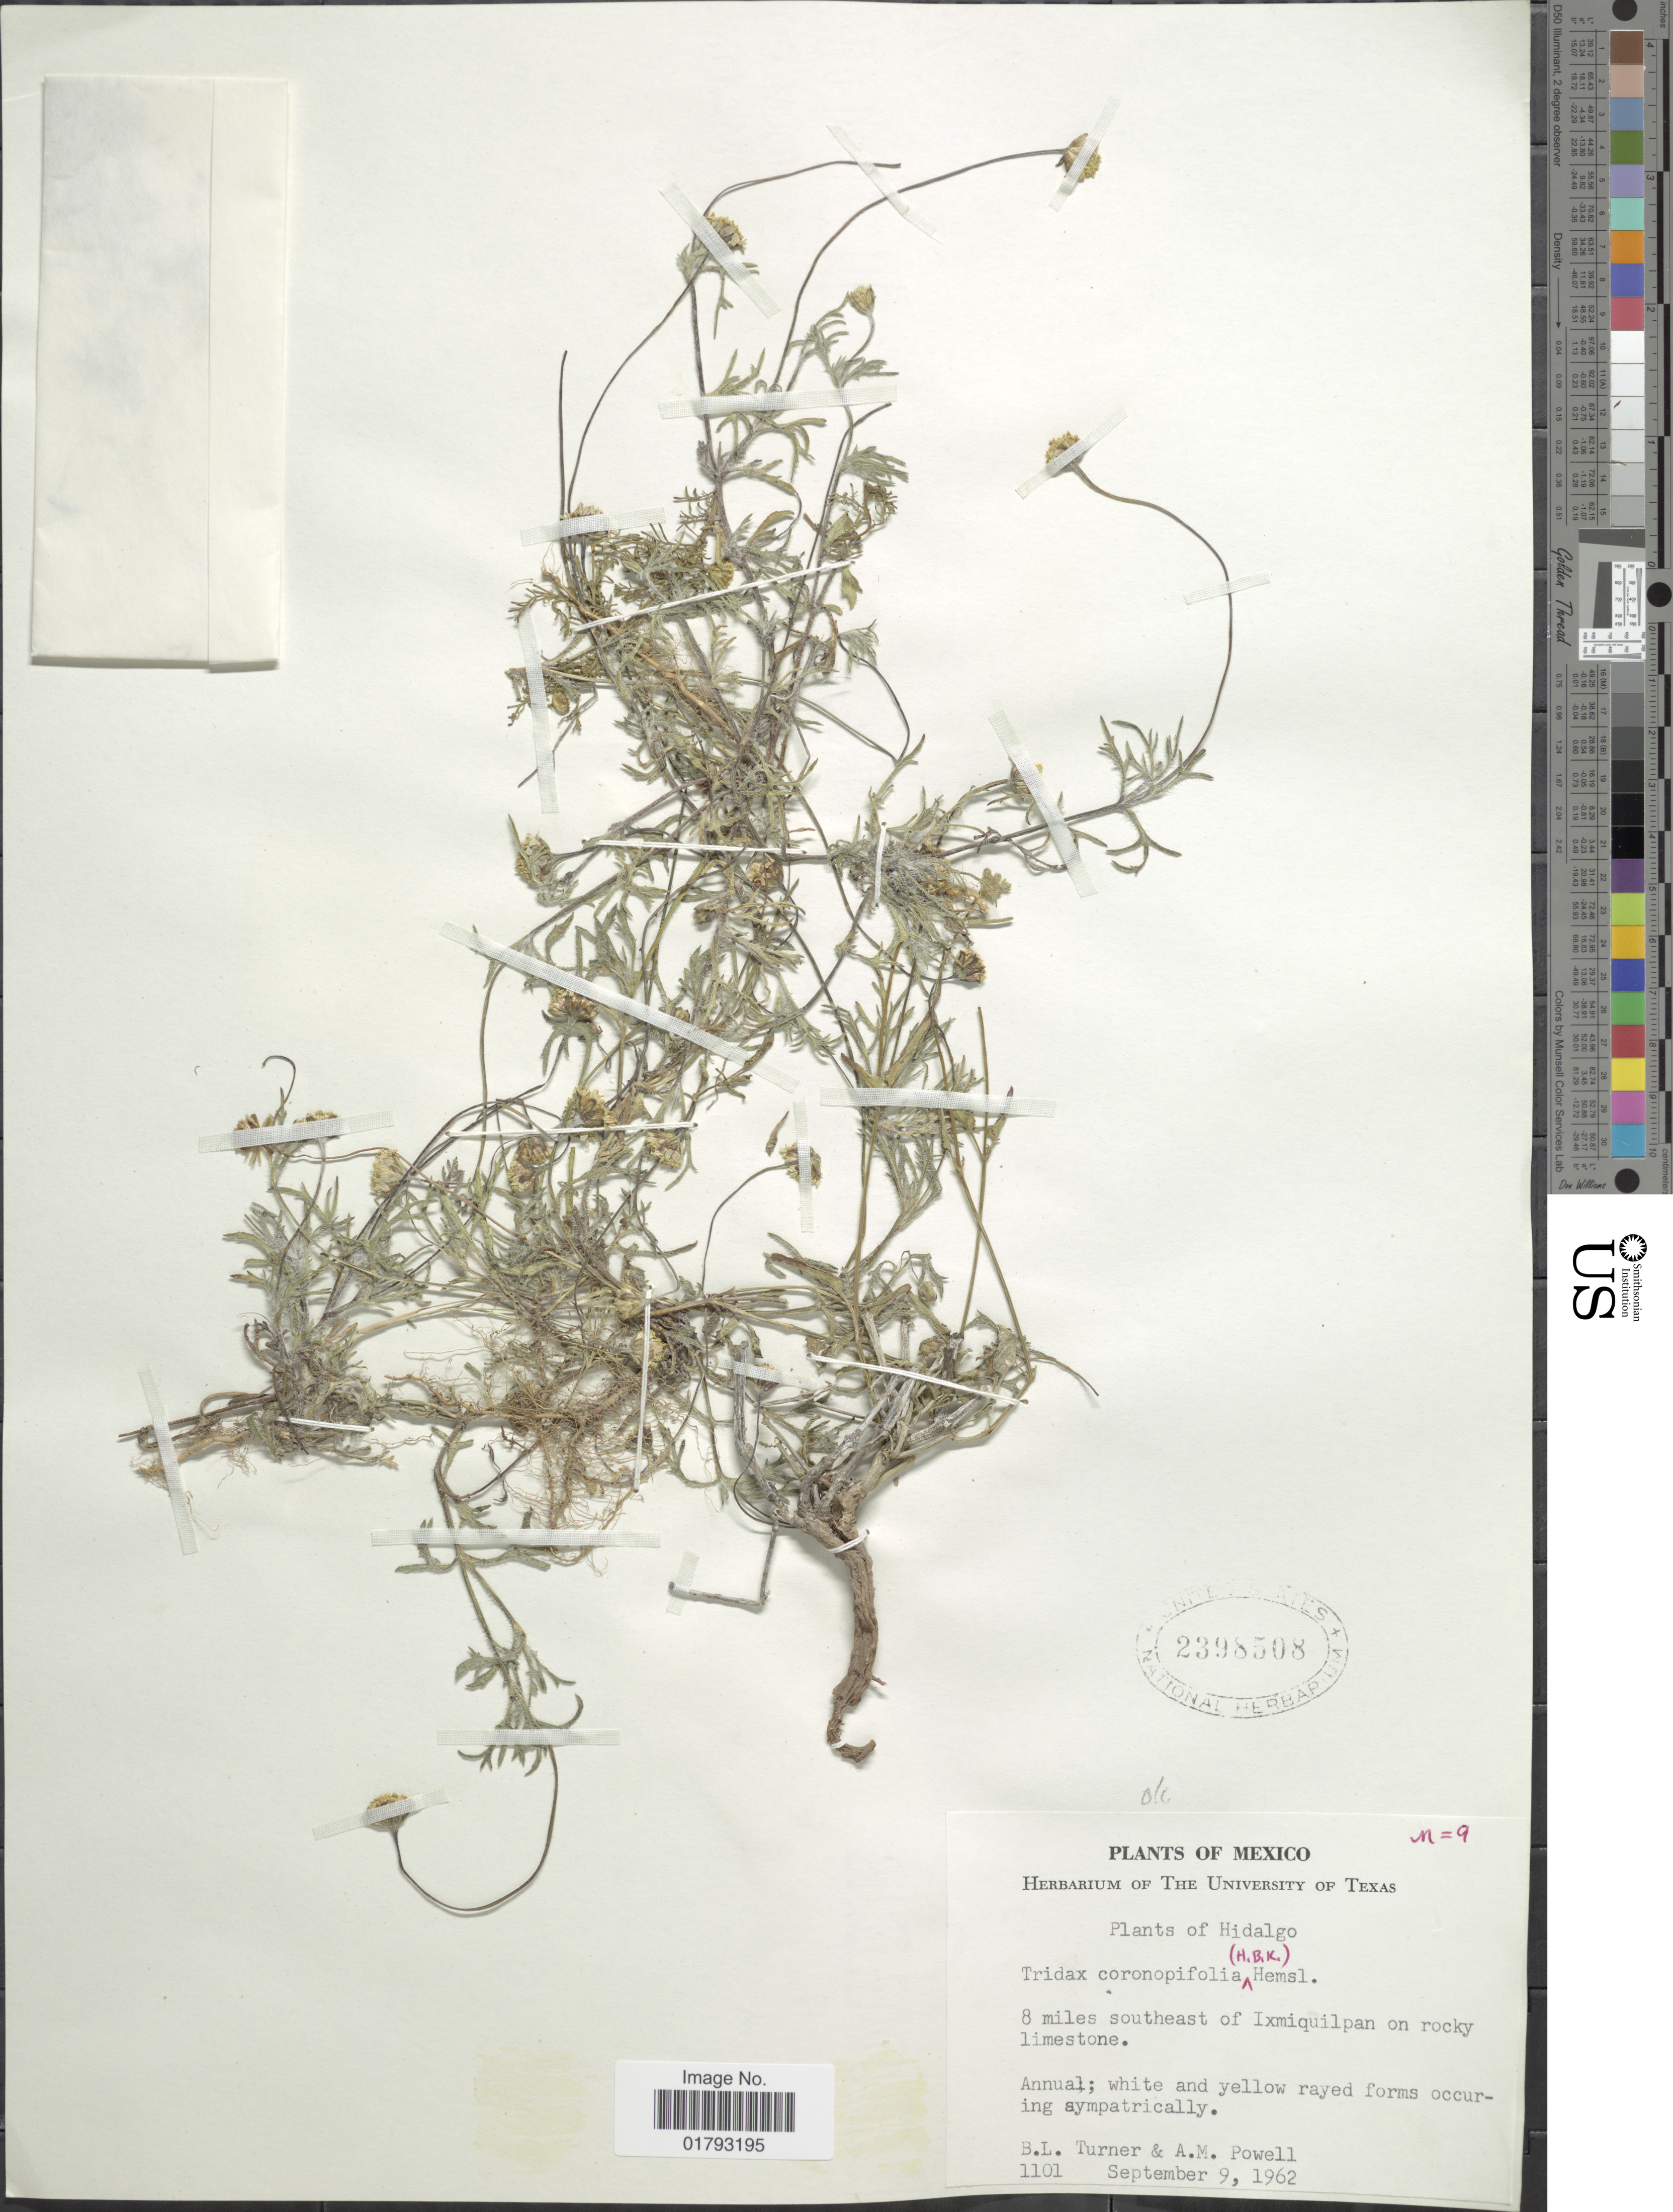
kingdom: Plantae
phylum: Tracheophyta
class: Magnoliopsida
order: Asterales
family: Asteraceae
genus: Tridax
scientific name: Tridax coronopifolia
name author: (Kunth) Hemsl.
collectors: B. L. Turner & A. M. Powell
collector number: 1101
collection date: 1962-09-09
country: Mexico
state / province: Hidalgo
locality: Hidalgo. 8 miles southeast of Ixtmiquilpan on rocky limestone.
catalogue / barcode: US 2398508